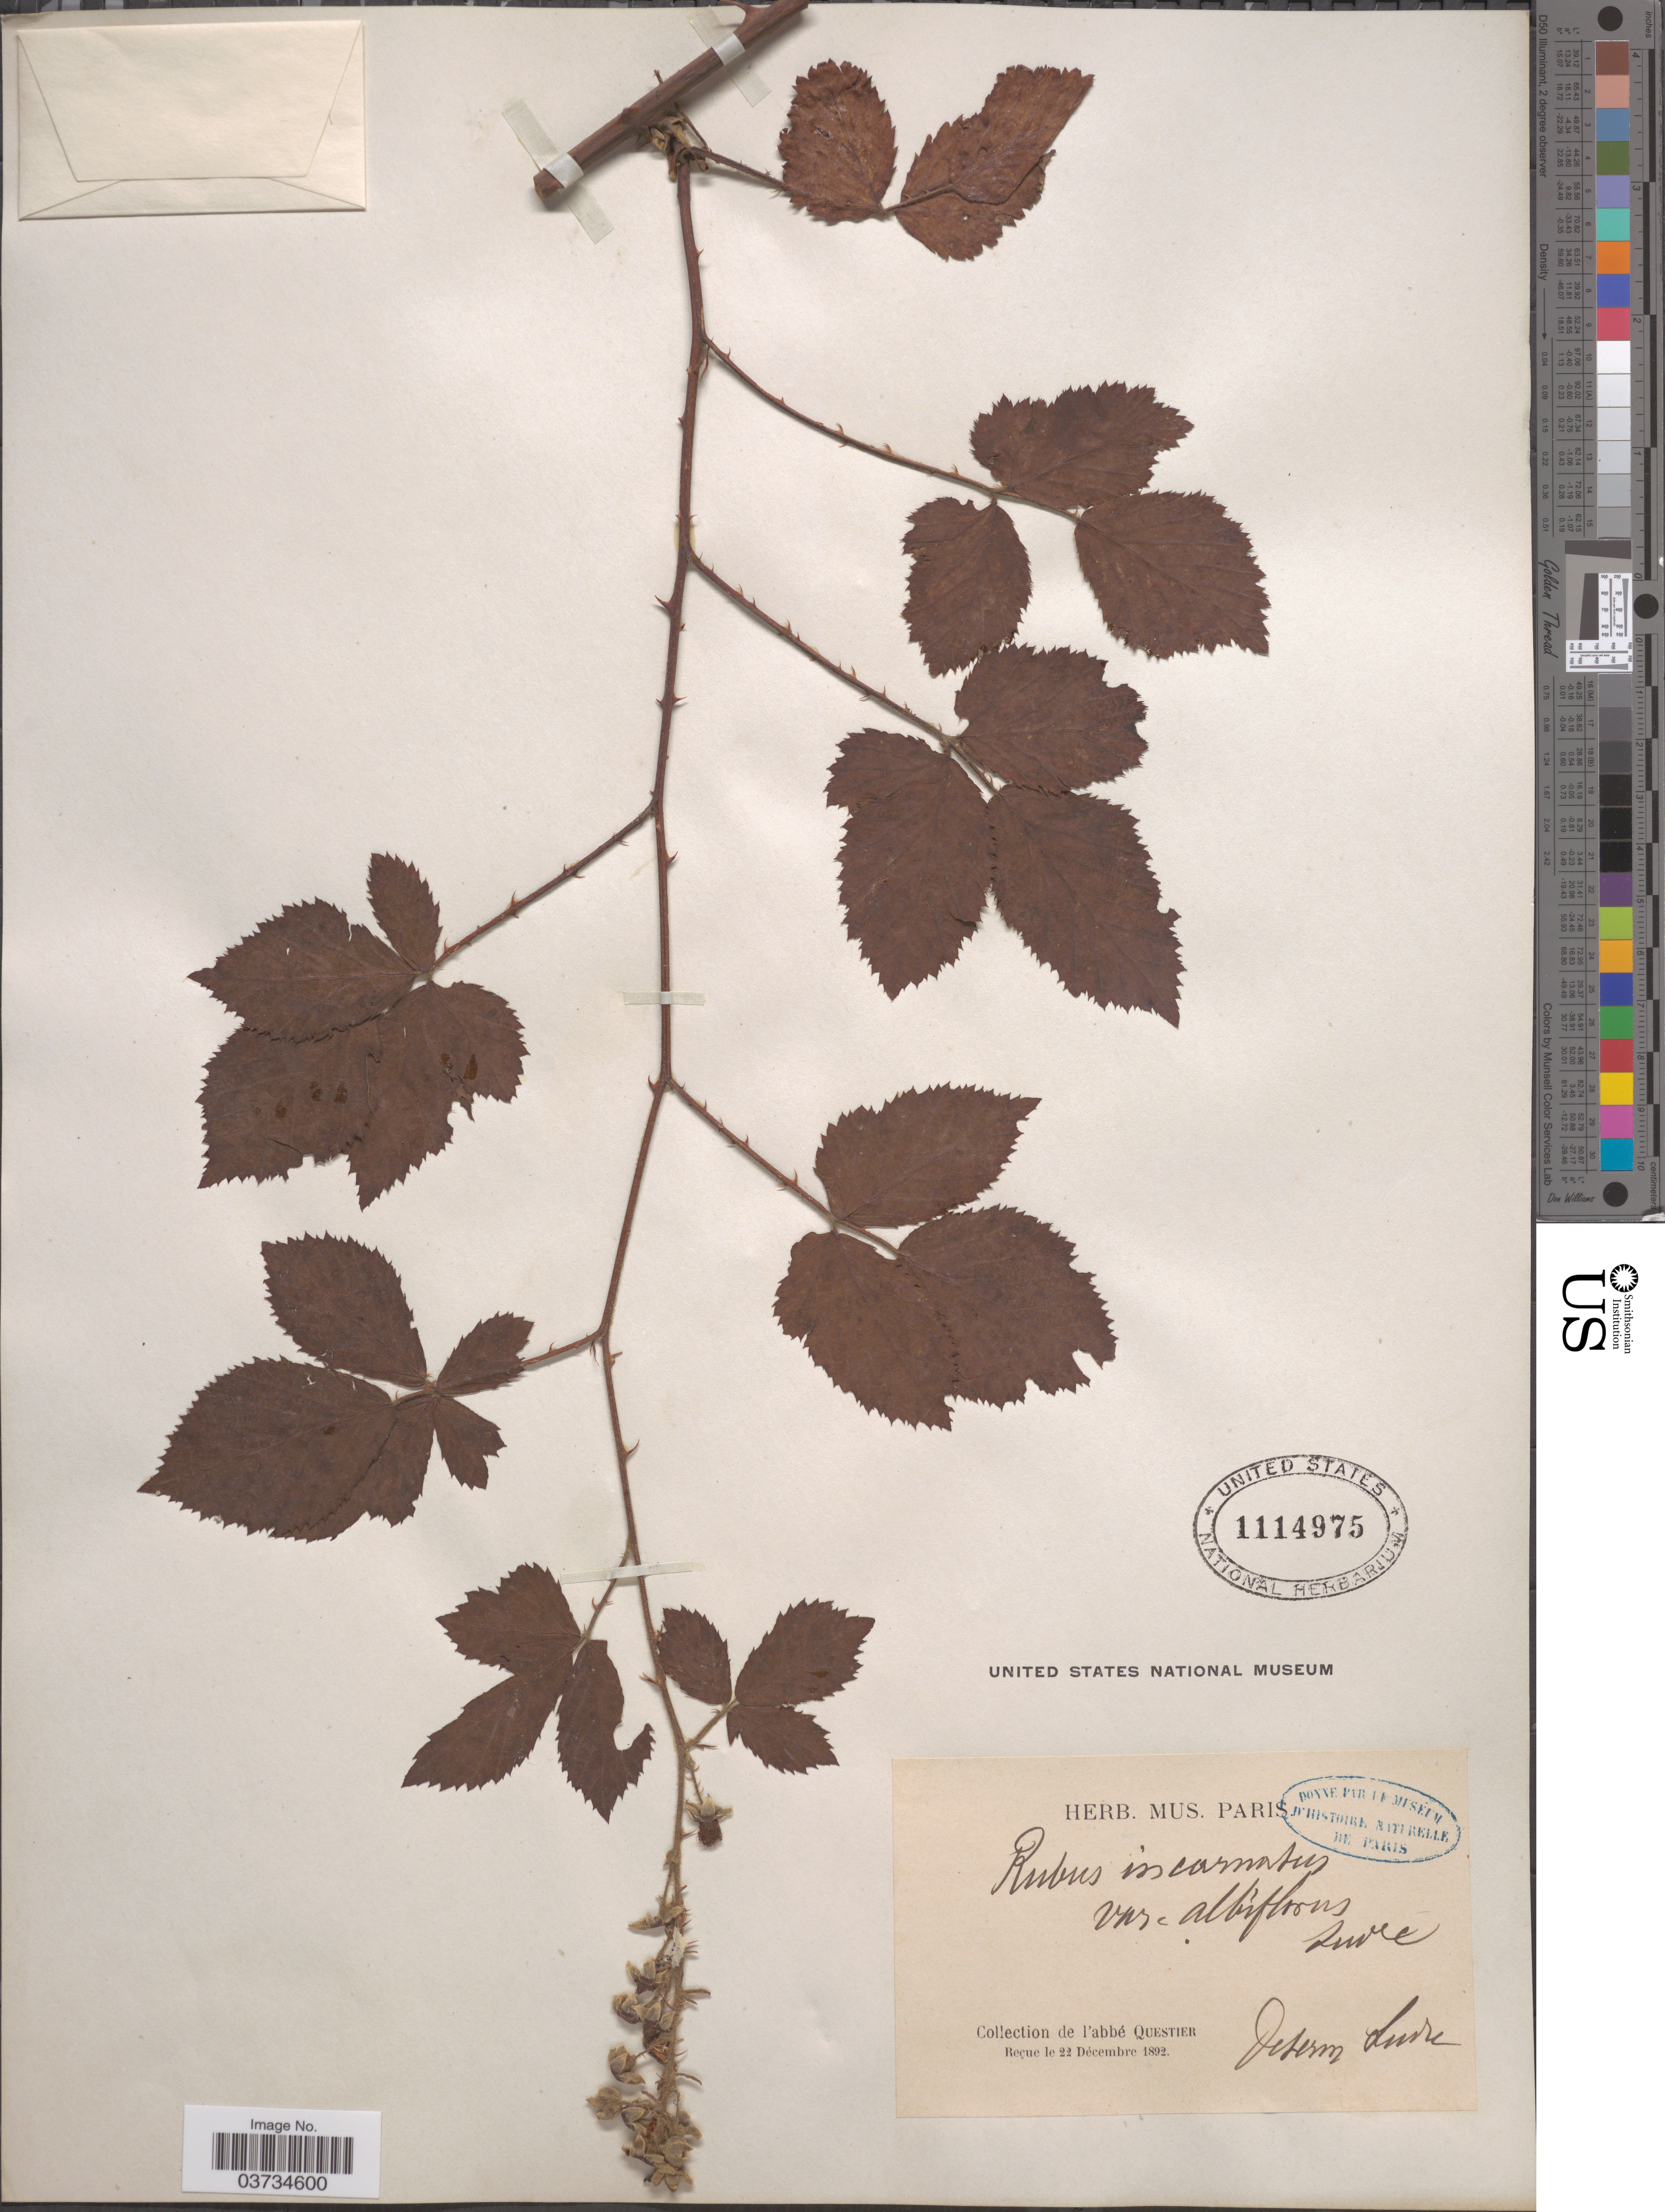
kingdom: Plantae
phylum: Tracheophyta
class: Magnoliopsida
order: Rosales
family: Rosaceae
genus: Rubus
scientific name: Rubus incarnatus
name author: P.J. Müll.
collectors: A. Questier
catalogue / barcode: US 1114975